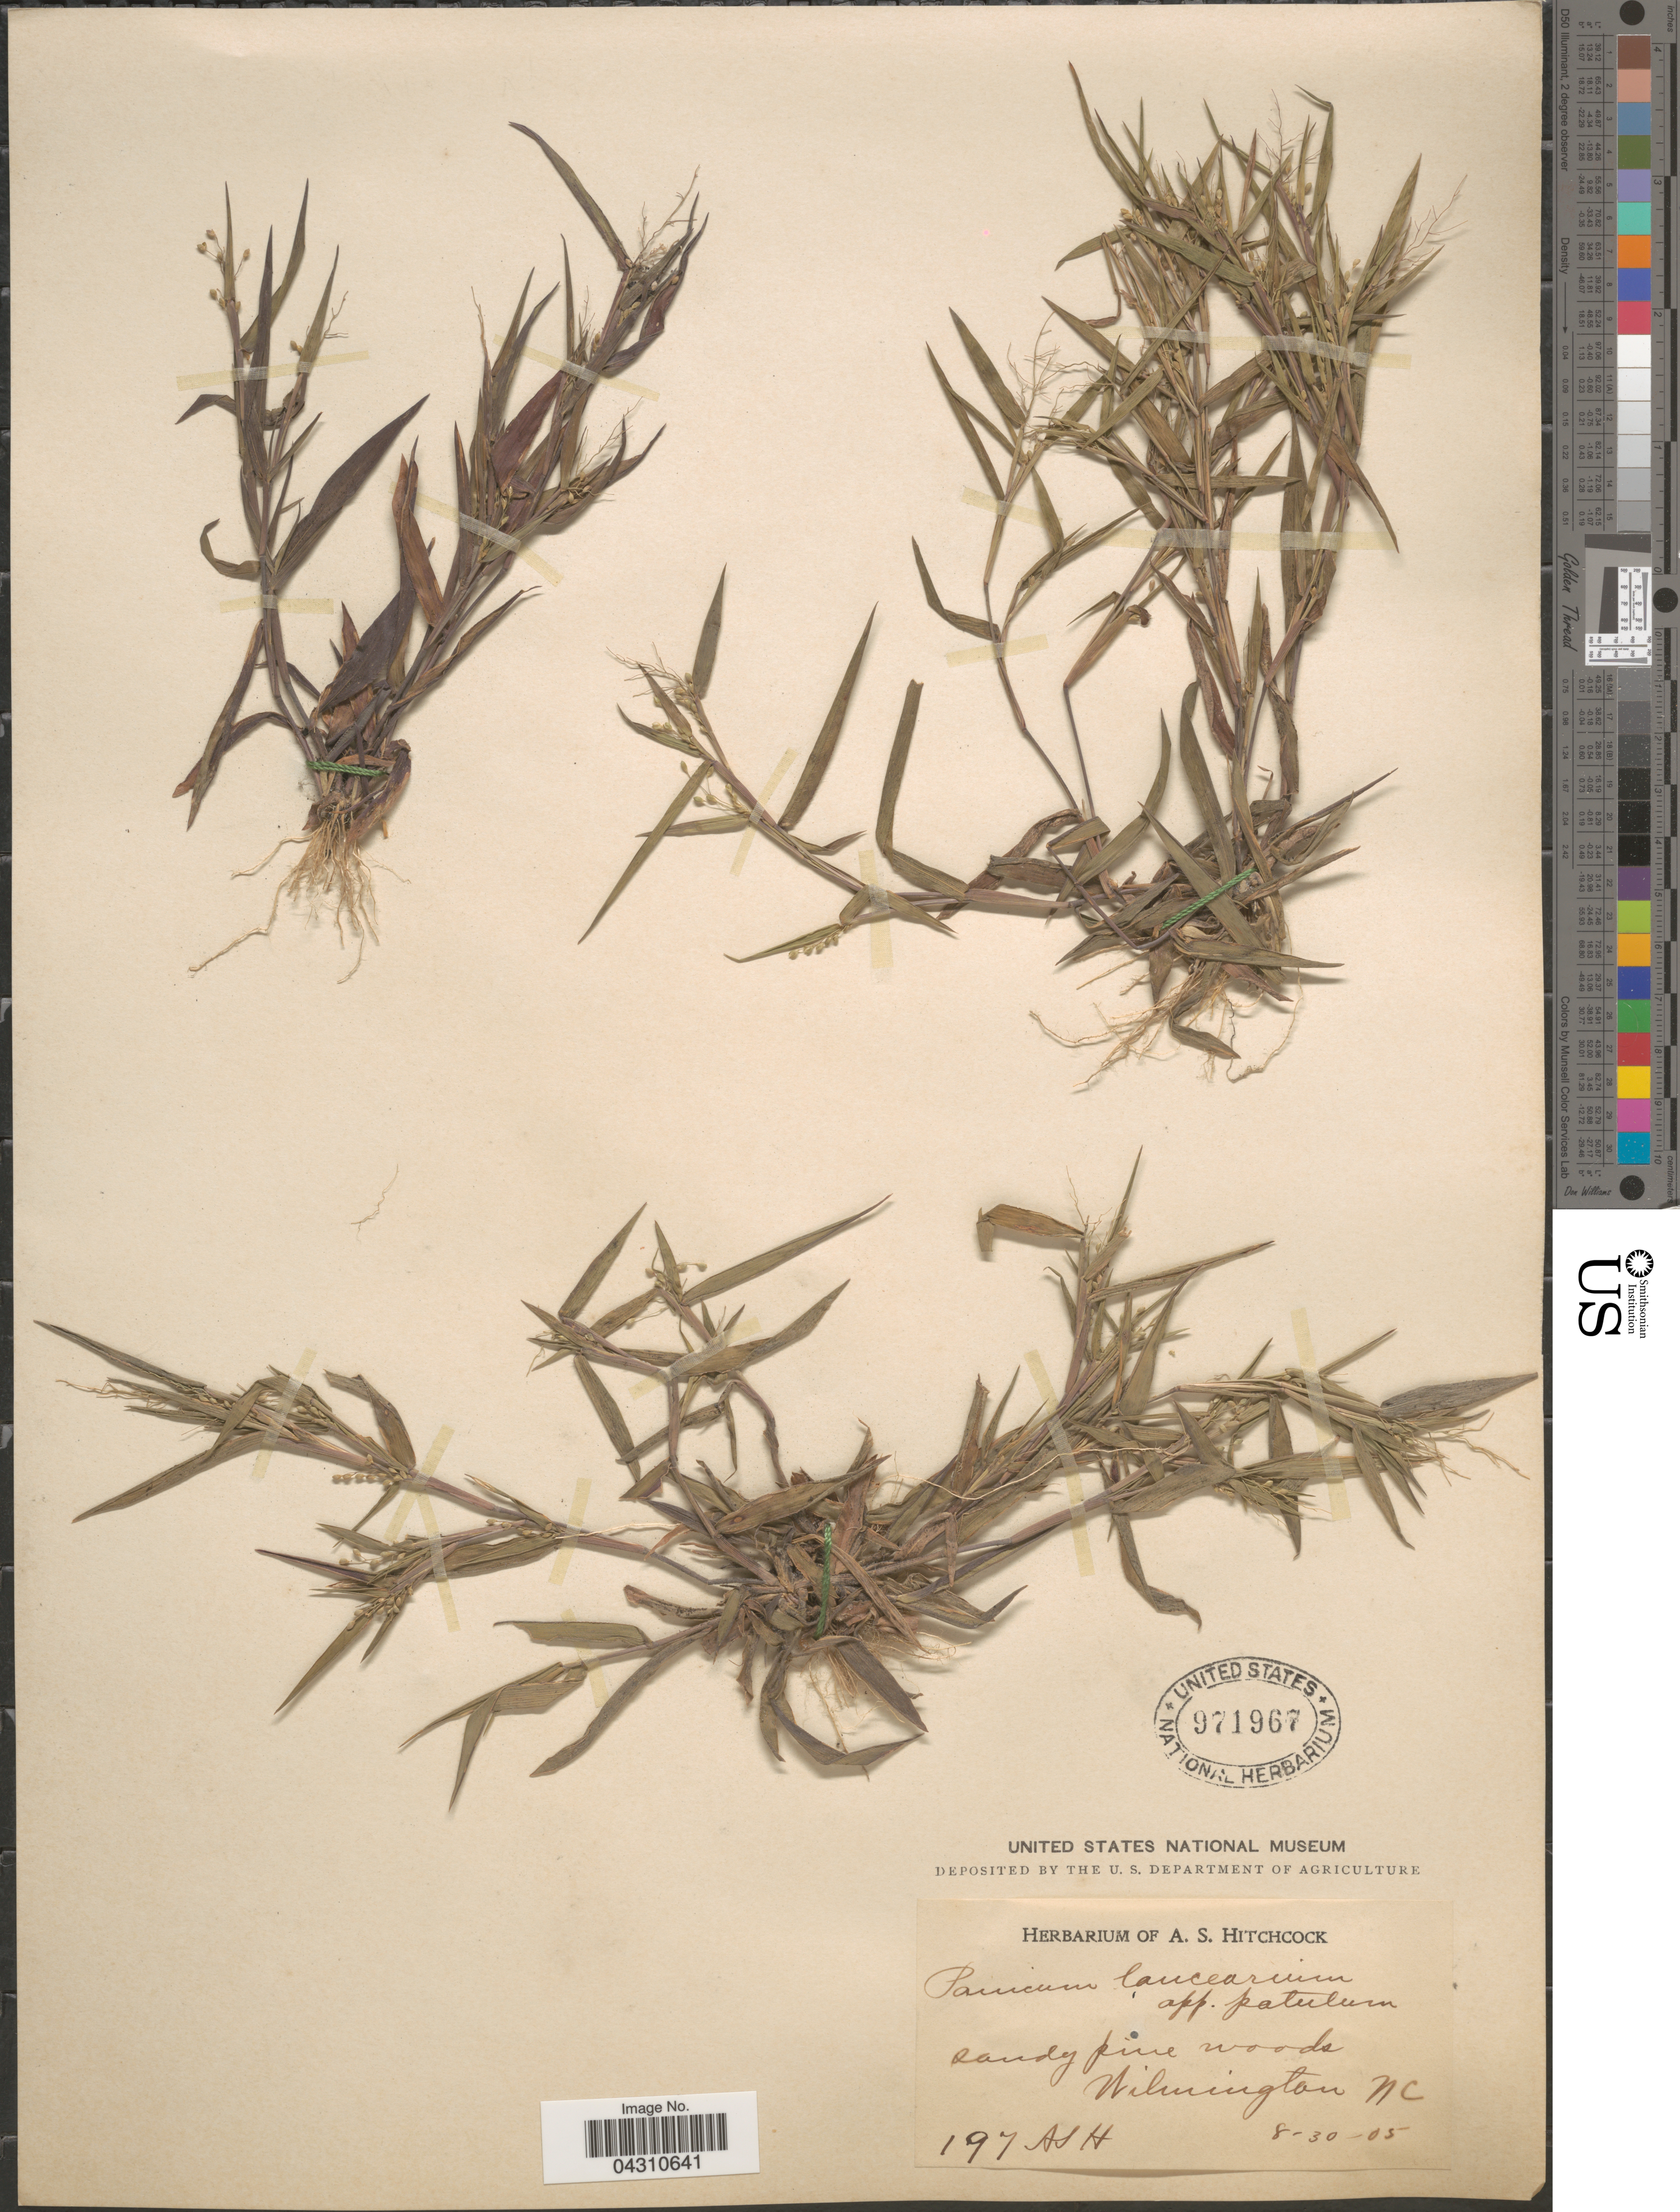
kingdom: Plantae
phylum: Tracheophyta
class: Liliopsida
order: Poales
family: Poaceae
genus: Dichanthelium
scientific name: Dichanthelium portoricense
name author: (Desv. ex Ham.) B.F. Hansen & Wunderlin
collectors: A. S. Hitchcock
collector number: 197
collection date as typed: Transcribed d/m/y: 30/8/5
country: United States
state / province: North Carolina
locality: Sandy pine woods. Wilmington.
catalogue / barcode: US 971967